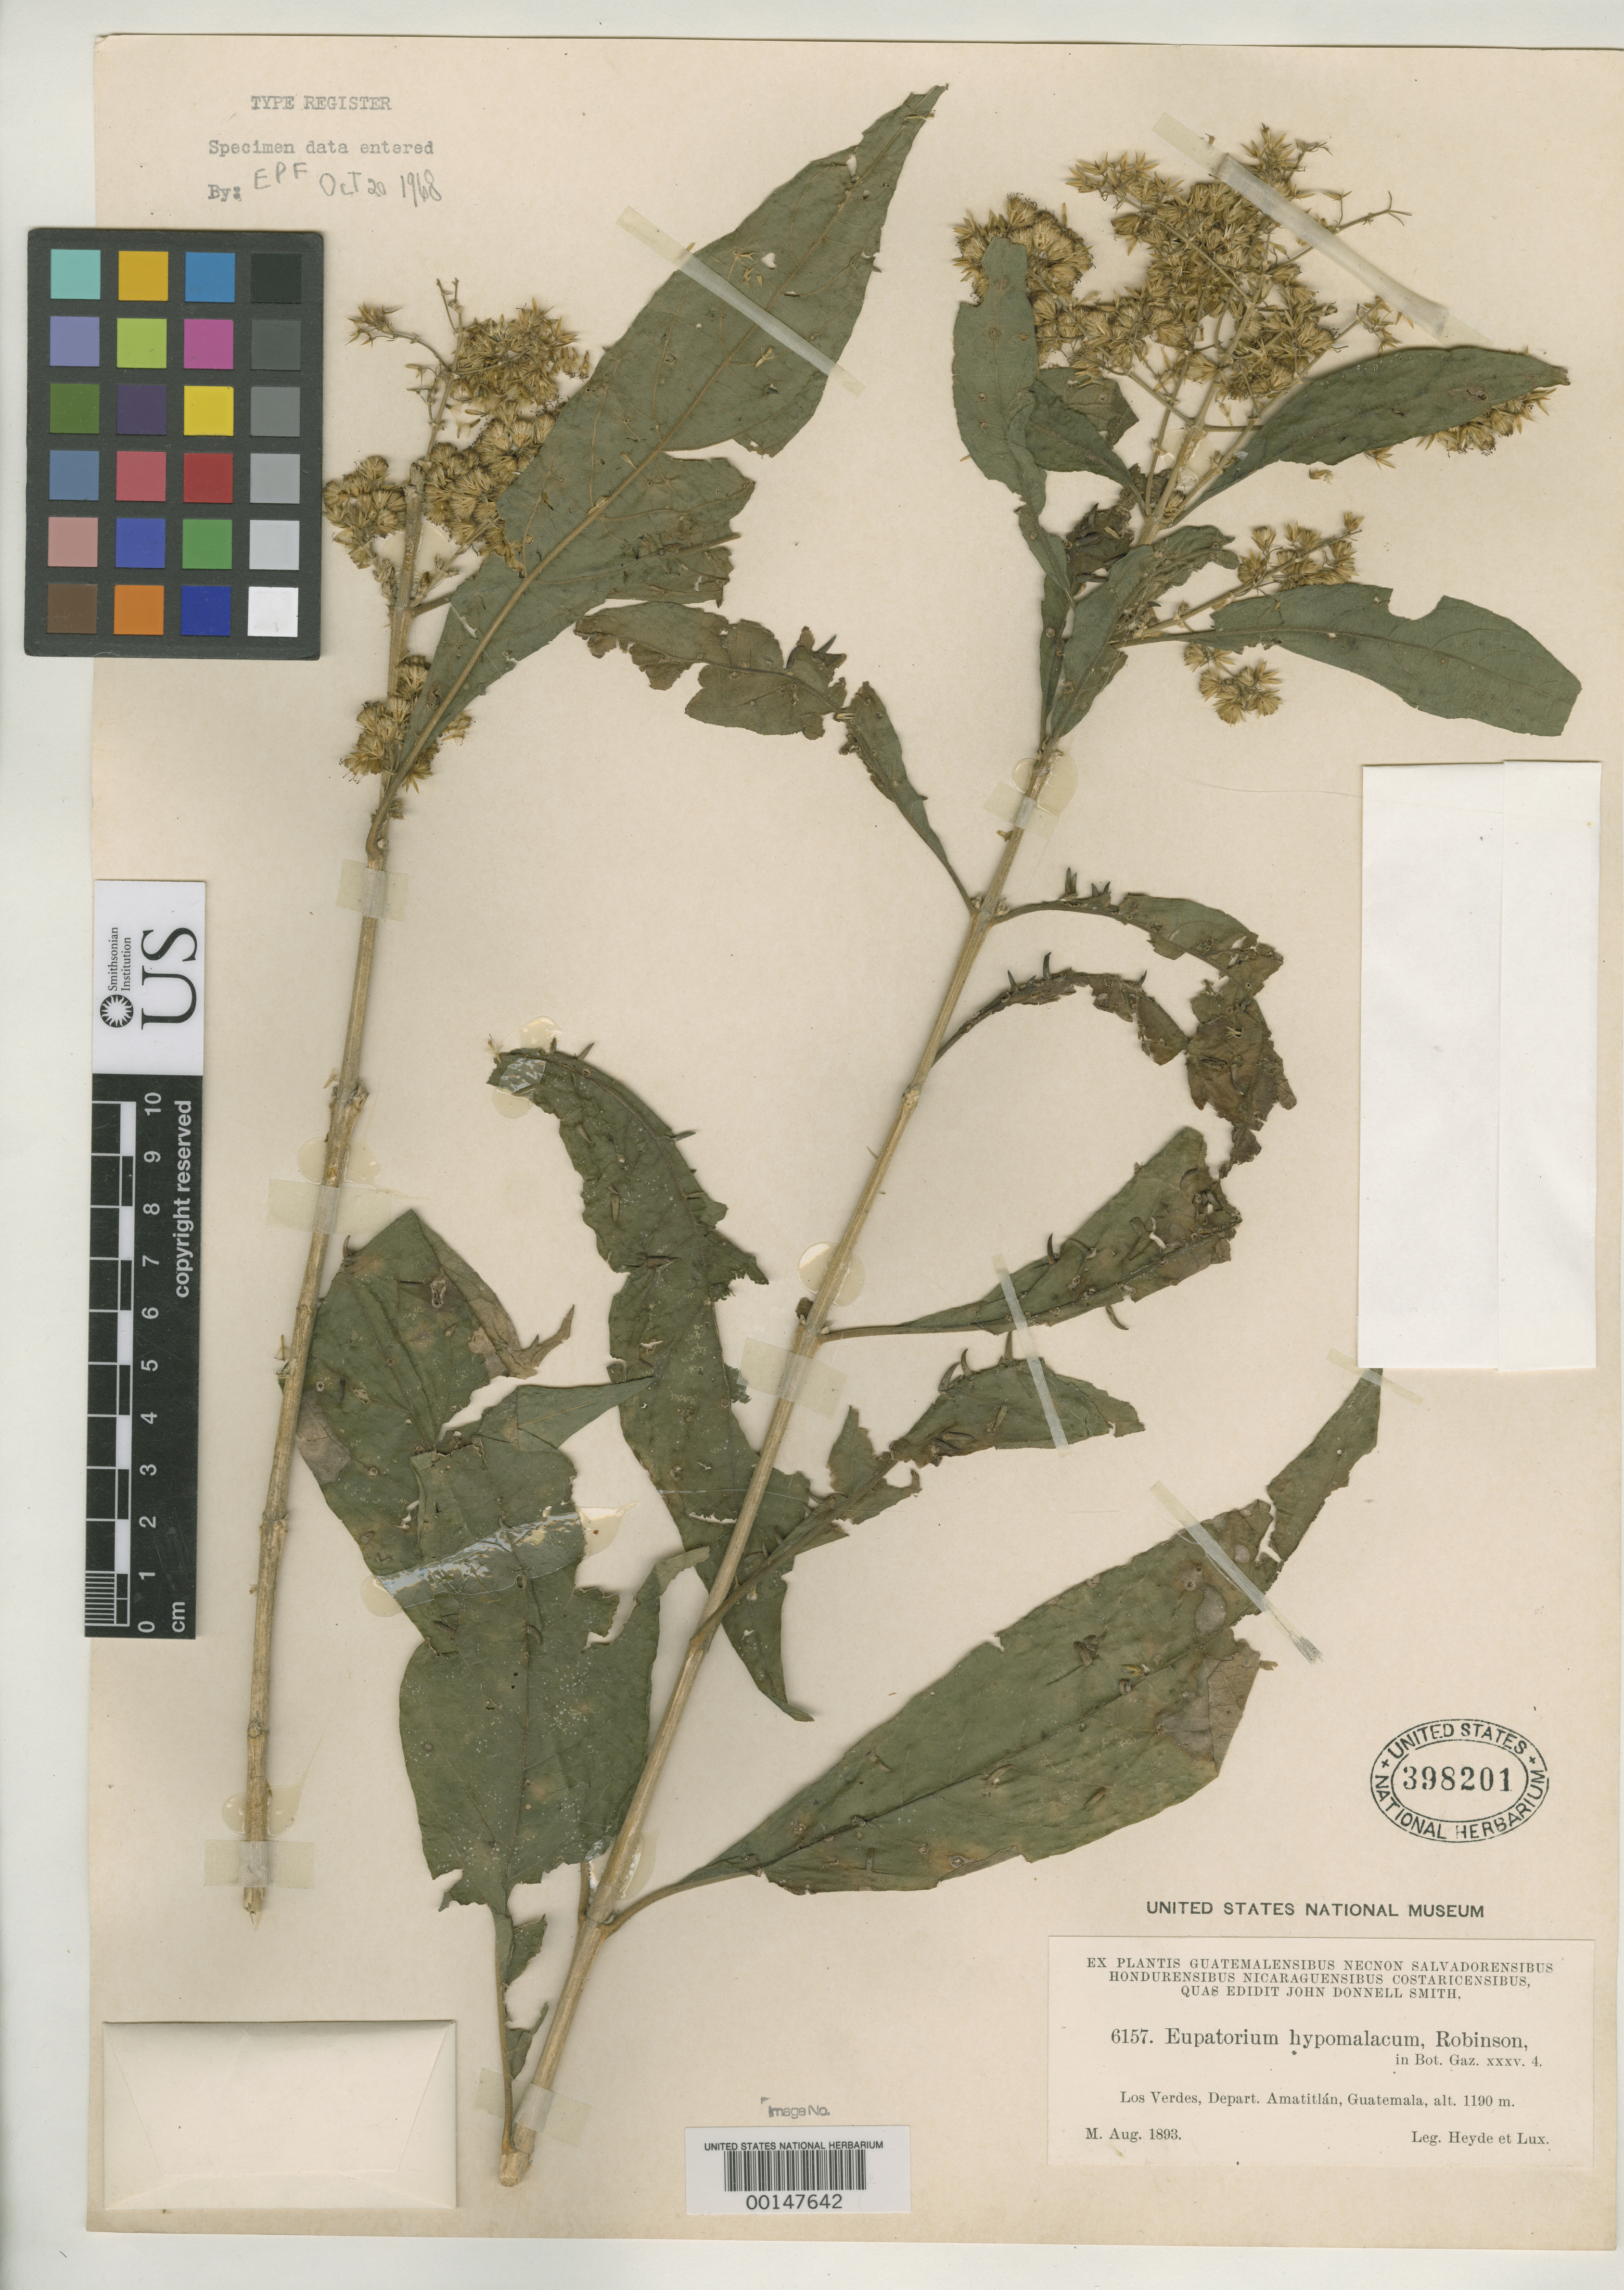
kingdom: Plantae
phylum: Tracheophyta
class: Magnoliopsida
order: Asterales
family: Asteraceae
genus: Eupatorium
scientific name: Eupatorium hypomalacum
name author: B.L. Rob.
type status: Type Material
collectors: E. T. Heyde & E. Lux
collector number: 6157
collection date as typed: Aug 1893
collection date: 1893-08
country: Guatemala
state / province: Guatemala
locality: Amatitlán.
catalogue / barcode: US 398201